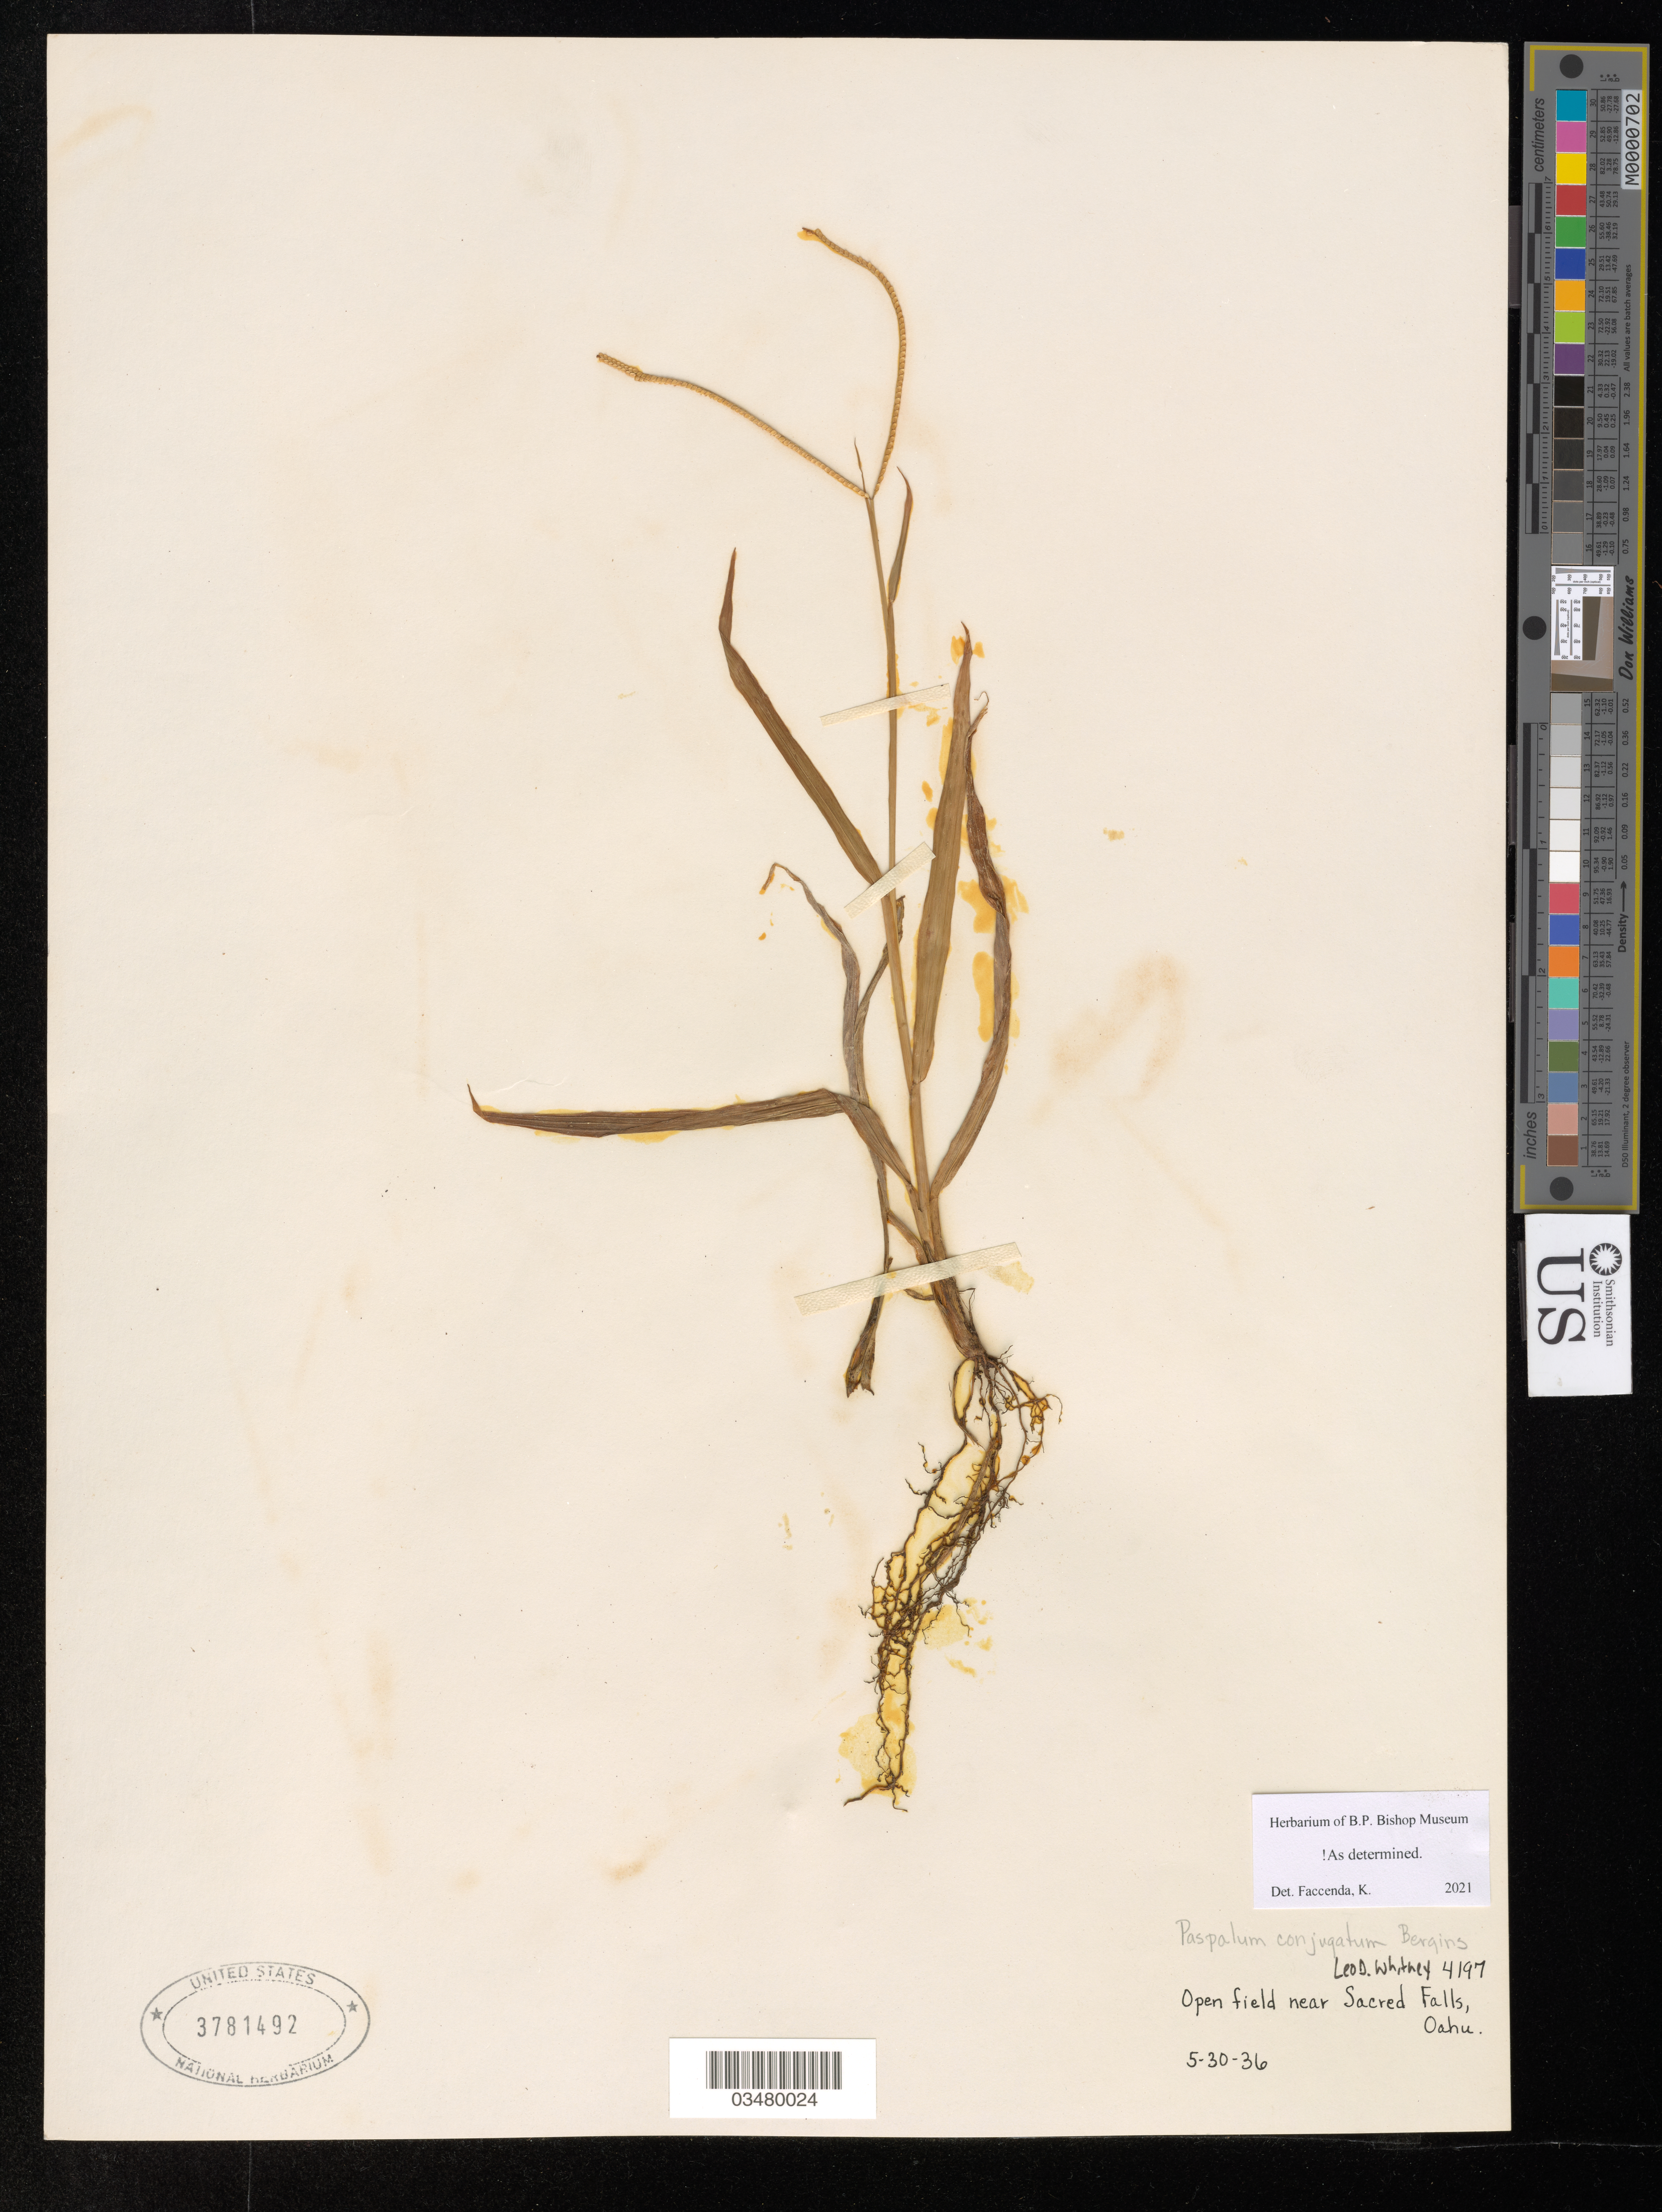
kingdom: Plantae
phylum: Tracheophyta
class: Liliopsida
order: Poales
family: Poaceae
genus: Paspalum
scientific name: Paspalum conjugatum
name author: P.J. Bergius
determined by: Faccenda, K.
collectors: L. Whitney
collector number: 4197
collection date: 1936-05-30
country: United States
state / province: Hawaii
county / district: Honolulu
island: Oahu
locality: Near Sacred Falls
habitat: Open field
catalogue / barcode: US 3781492